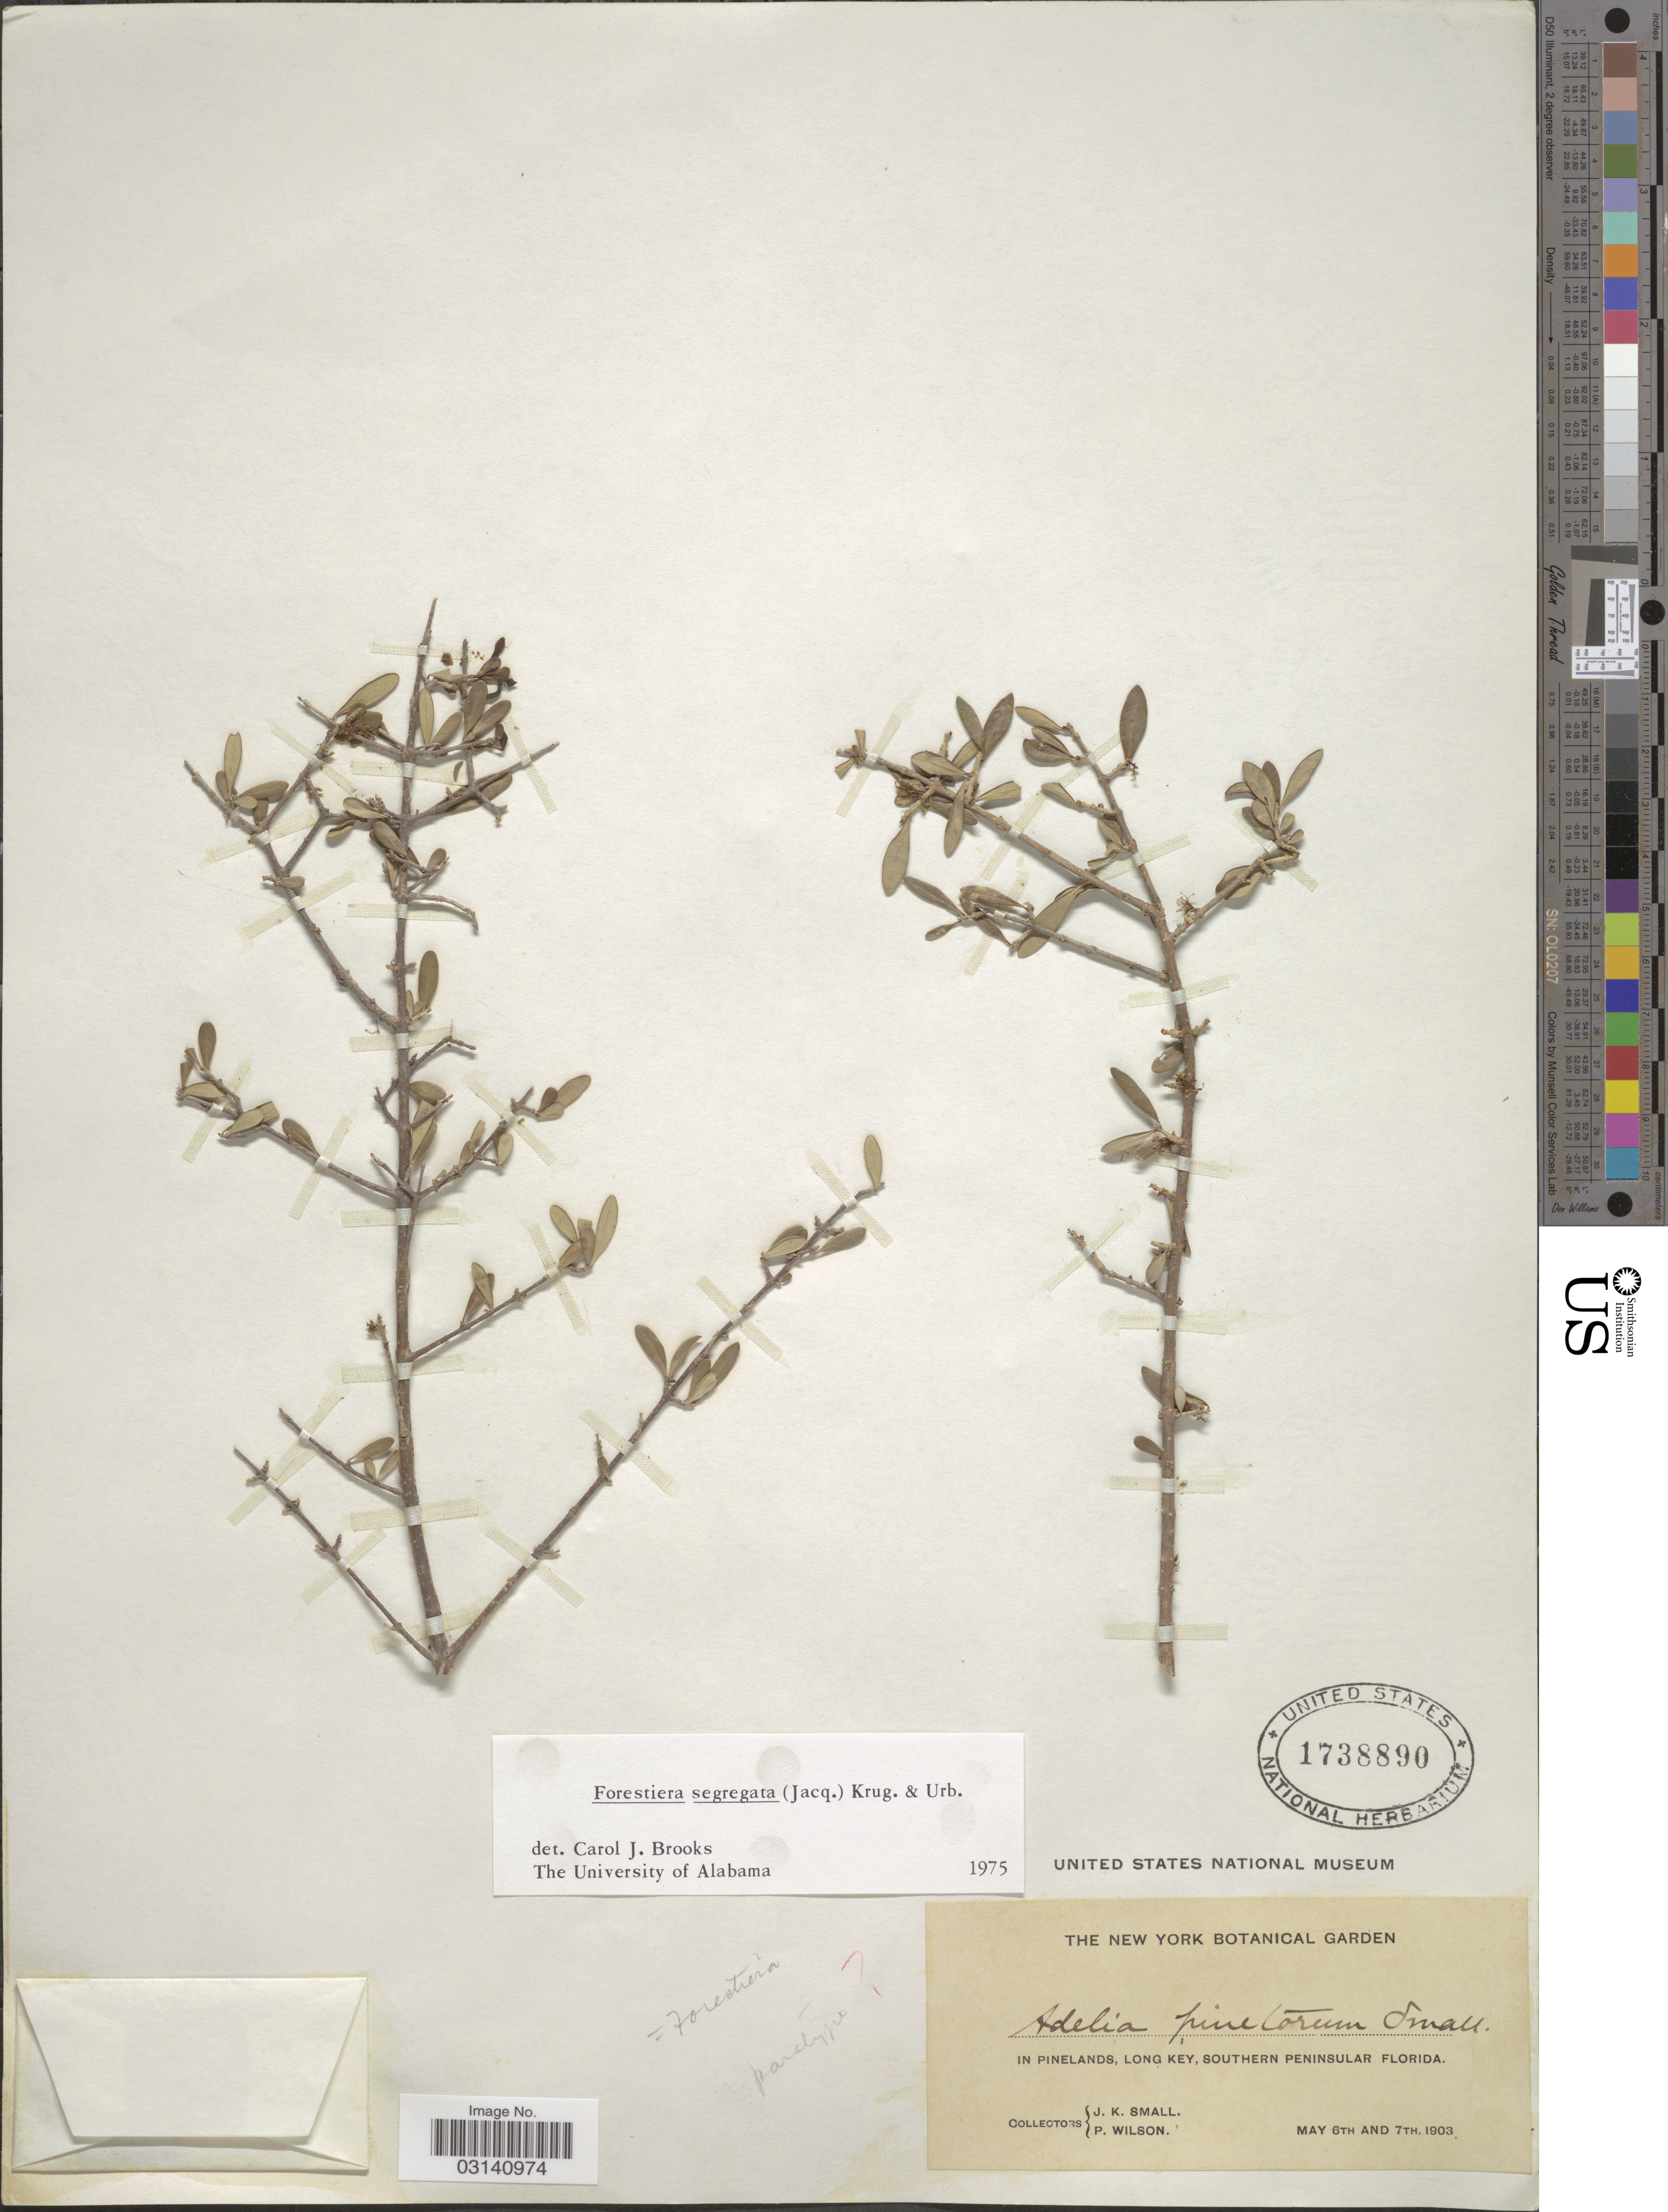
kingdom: Plantae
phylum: Tracheophyta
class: Magnoliopsida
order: Lamiales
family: Oleaceae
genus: Forestiera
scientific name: Forestiera segregata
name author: (Jacq.) Krug & Urb.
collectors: J. K. Small & P. Wilson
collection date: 1903-05-06/1903-05-07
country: United States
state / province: Florida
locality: In pinelands, Long Key, Southern Peninsular Florida.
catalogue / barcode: US 1738890